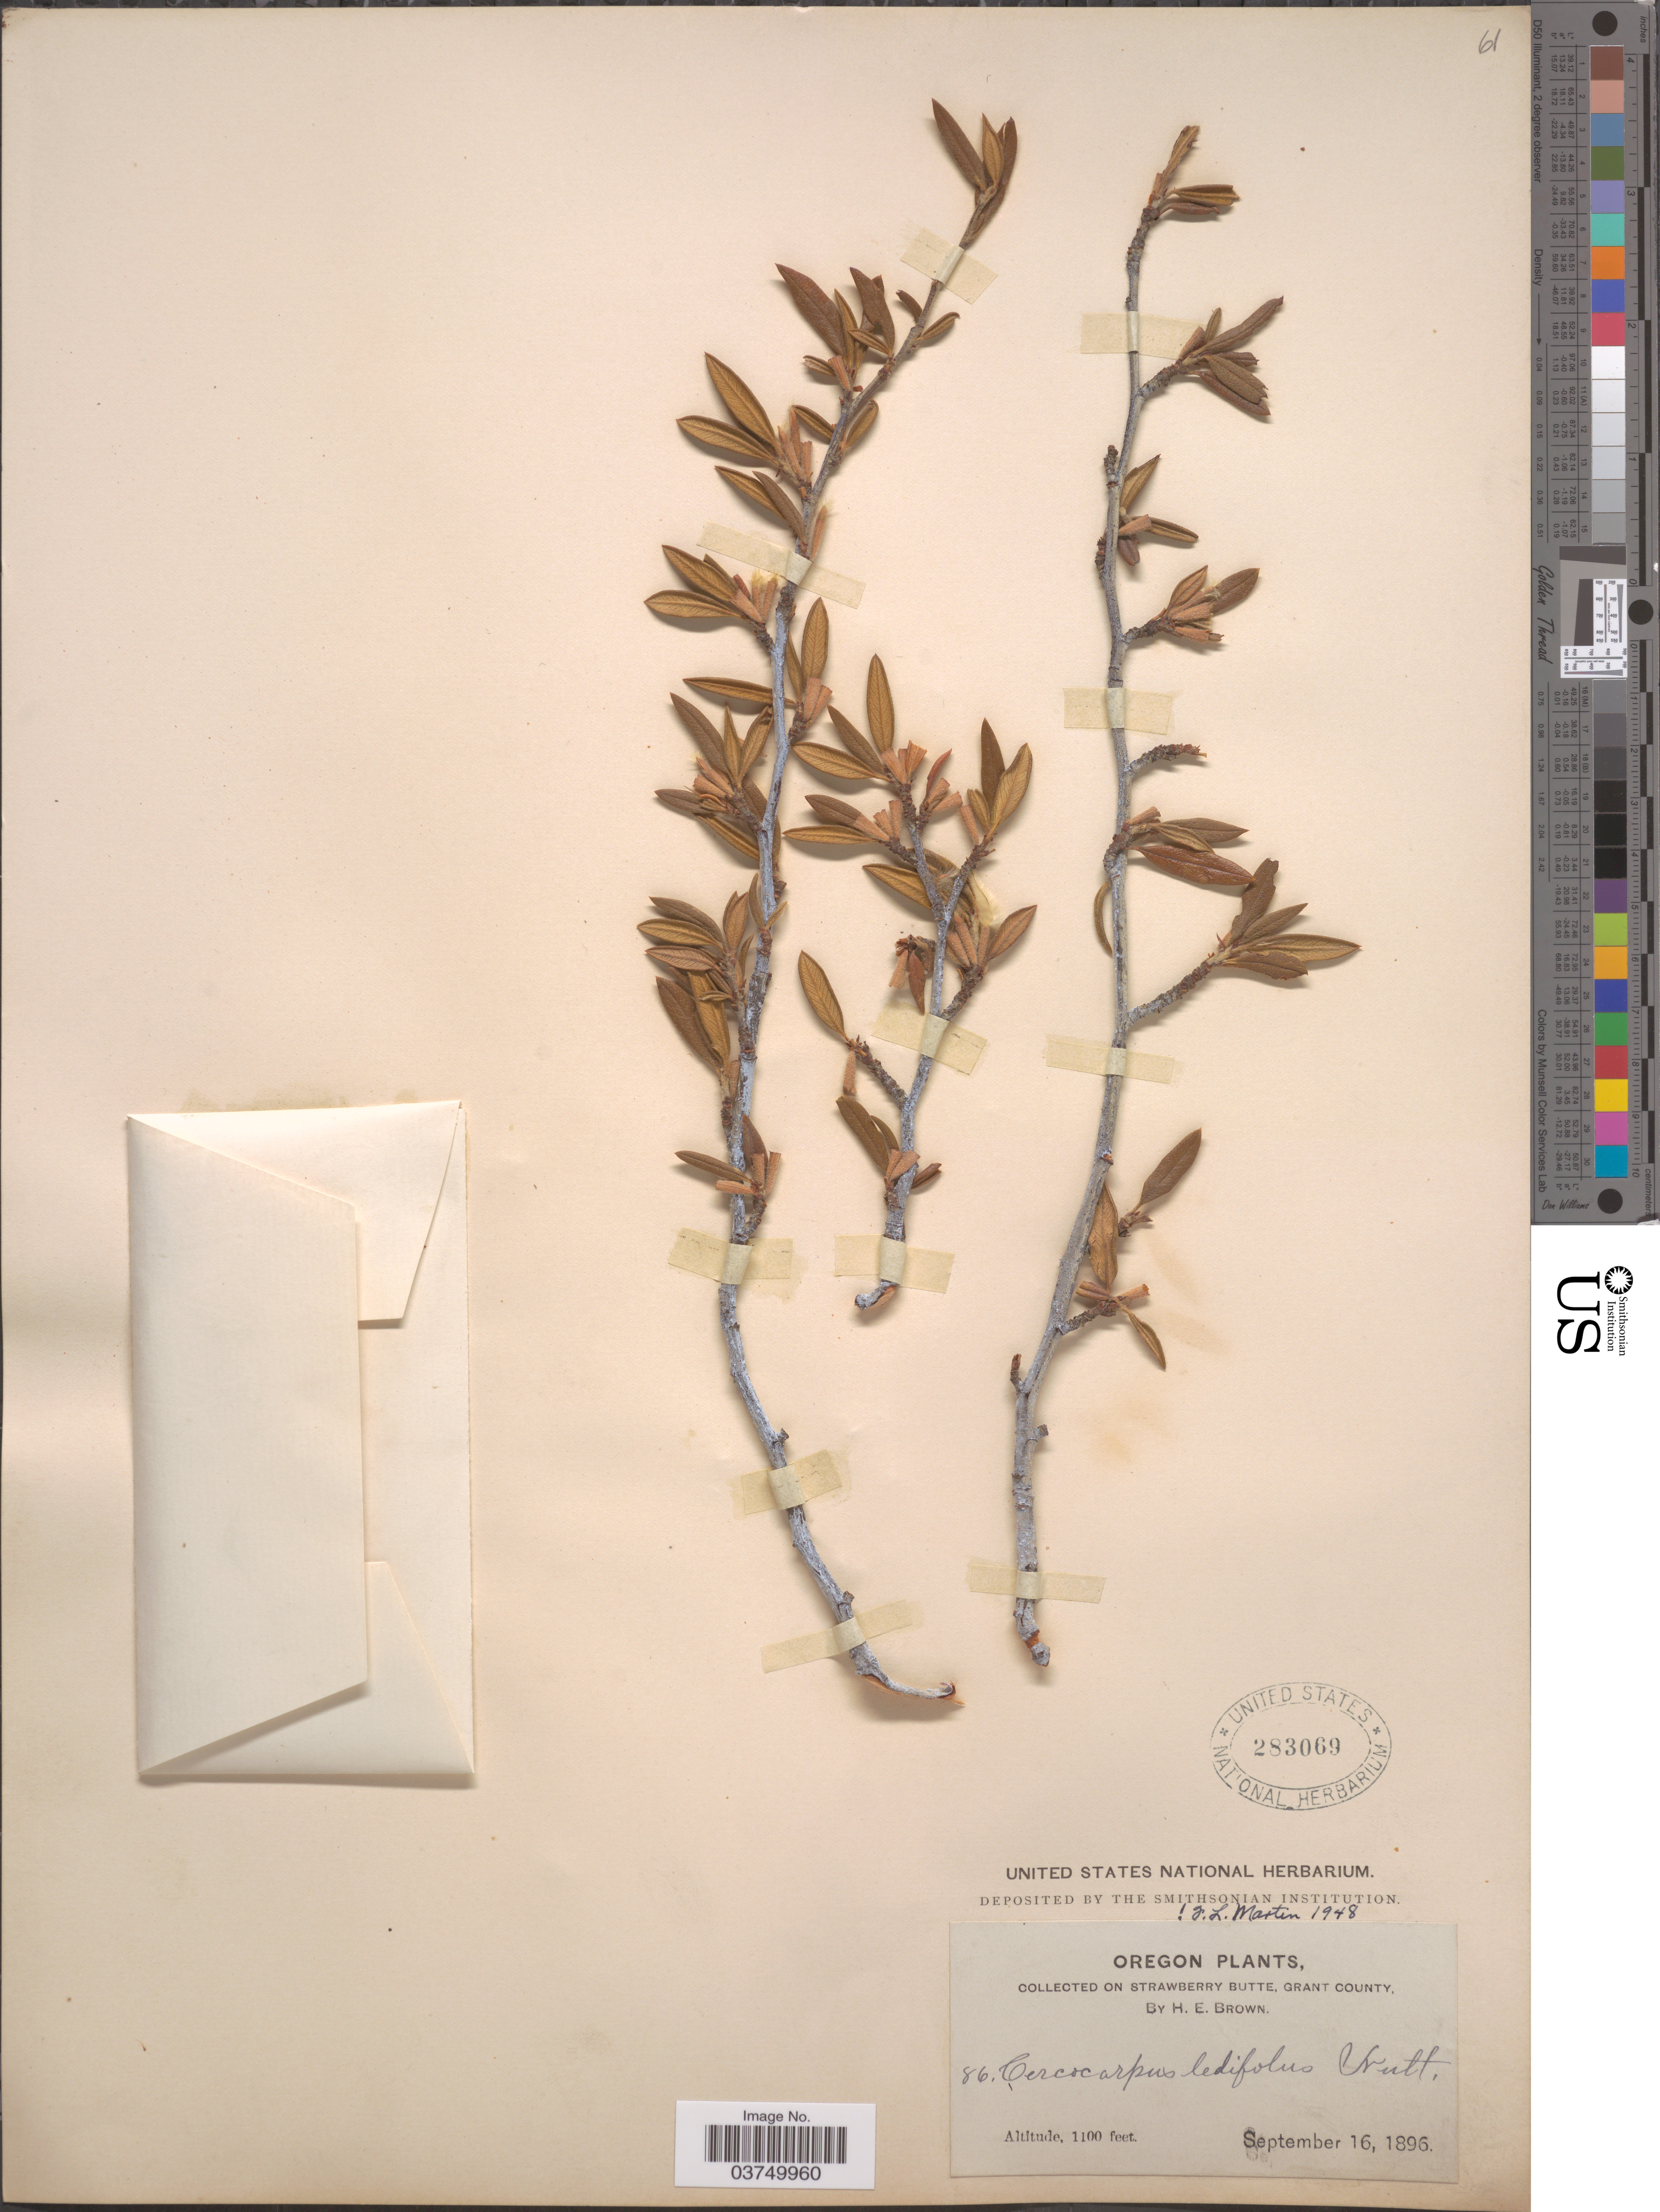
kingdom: Plantae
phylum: Tracheophyta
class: Magnoliopsida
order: Rosales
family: Rosaceae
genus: Cercocarpus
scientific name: Cercocarpus ledifolius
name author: Nutt.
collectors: H. E. Brown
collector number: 86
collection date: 1896-09-16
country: United States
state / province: Oregon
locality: On Strawberry Butte, Grant County.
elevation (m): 335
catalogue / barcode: US 283069